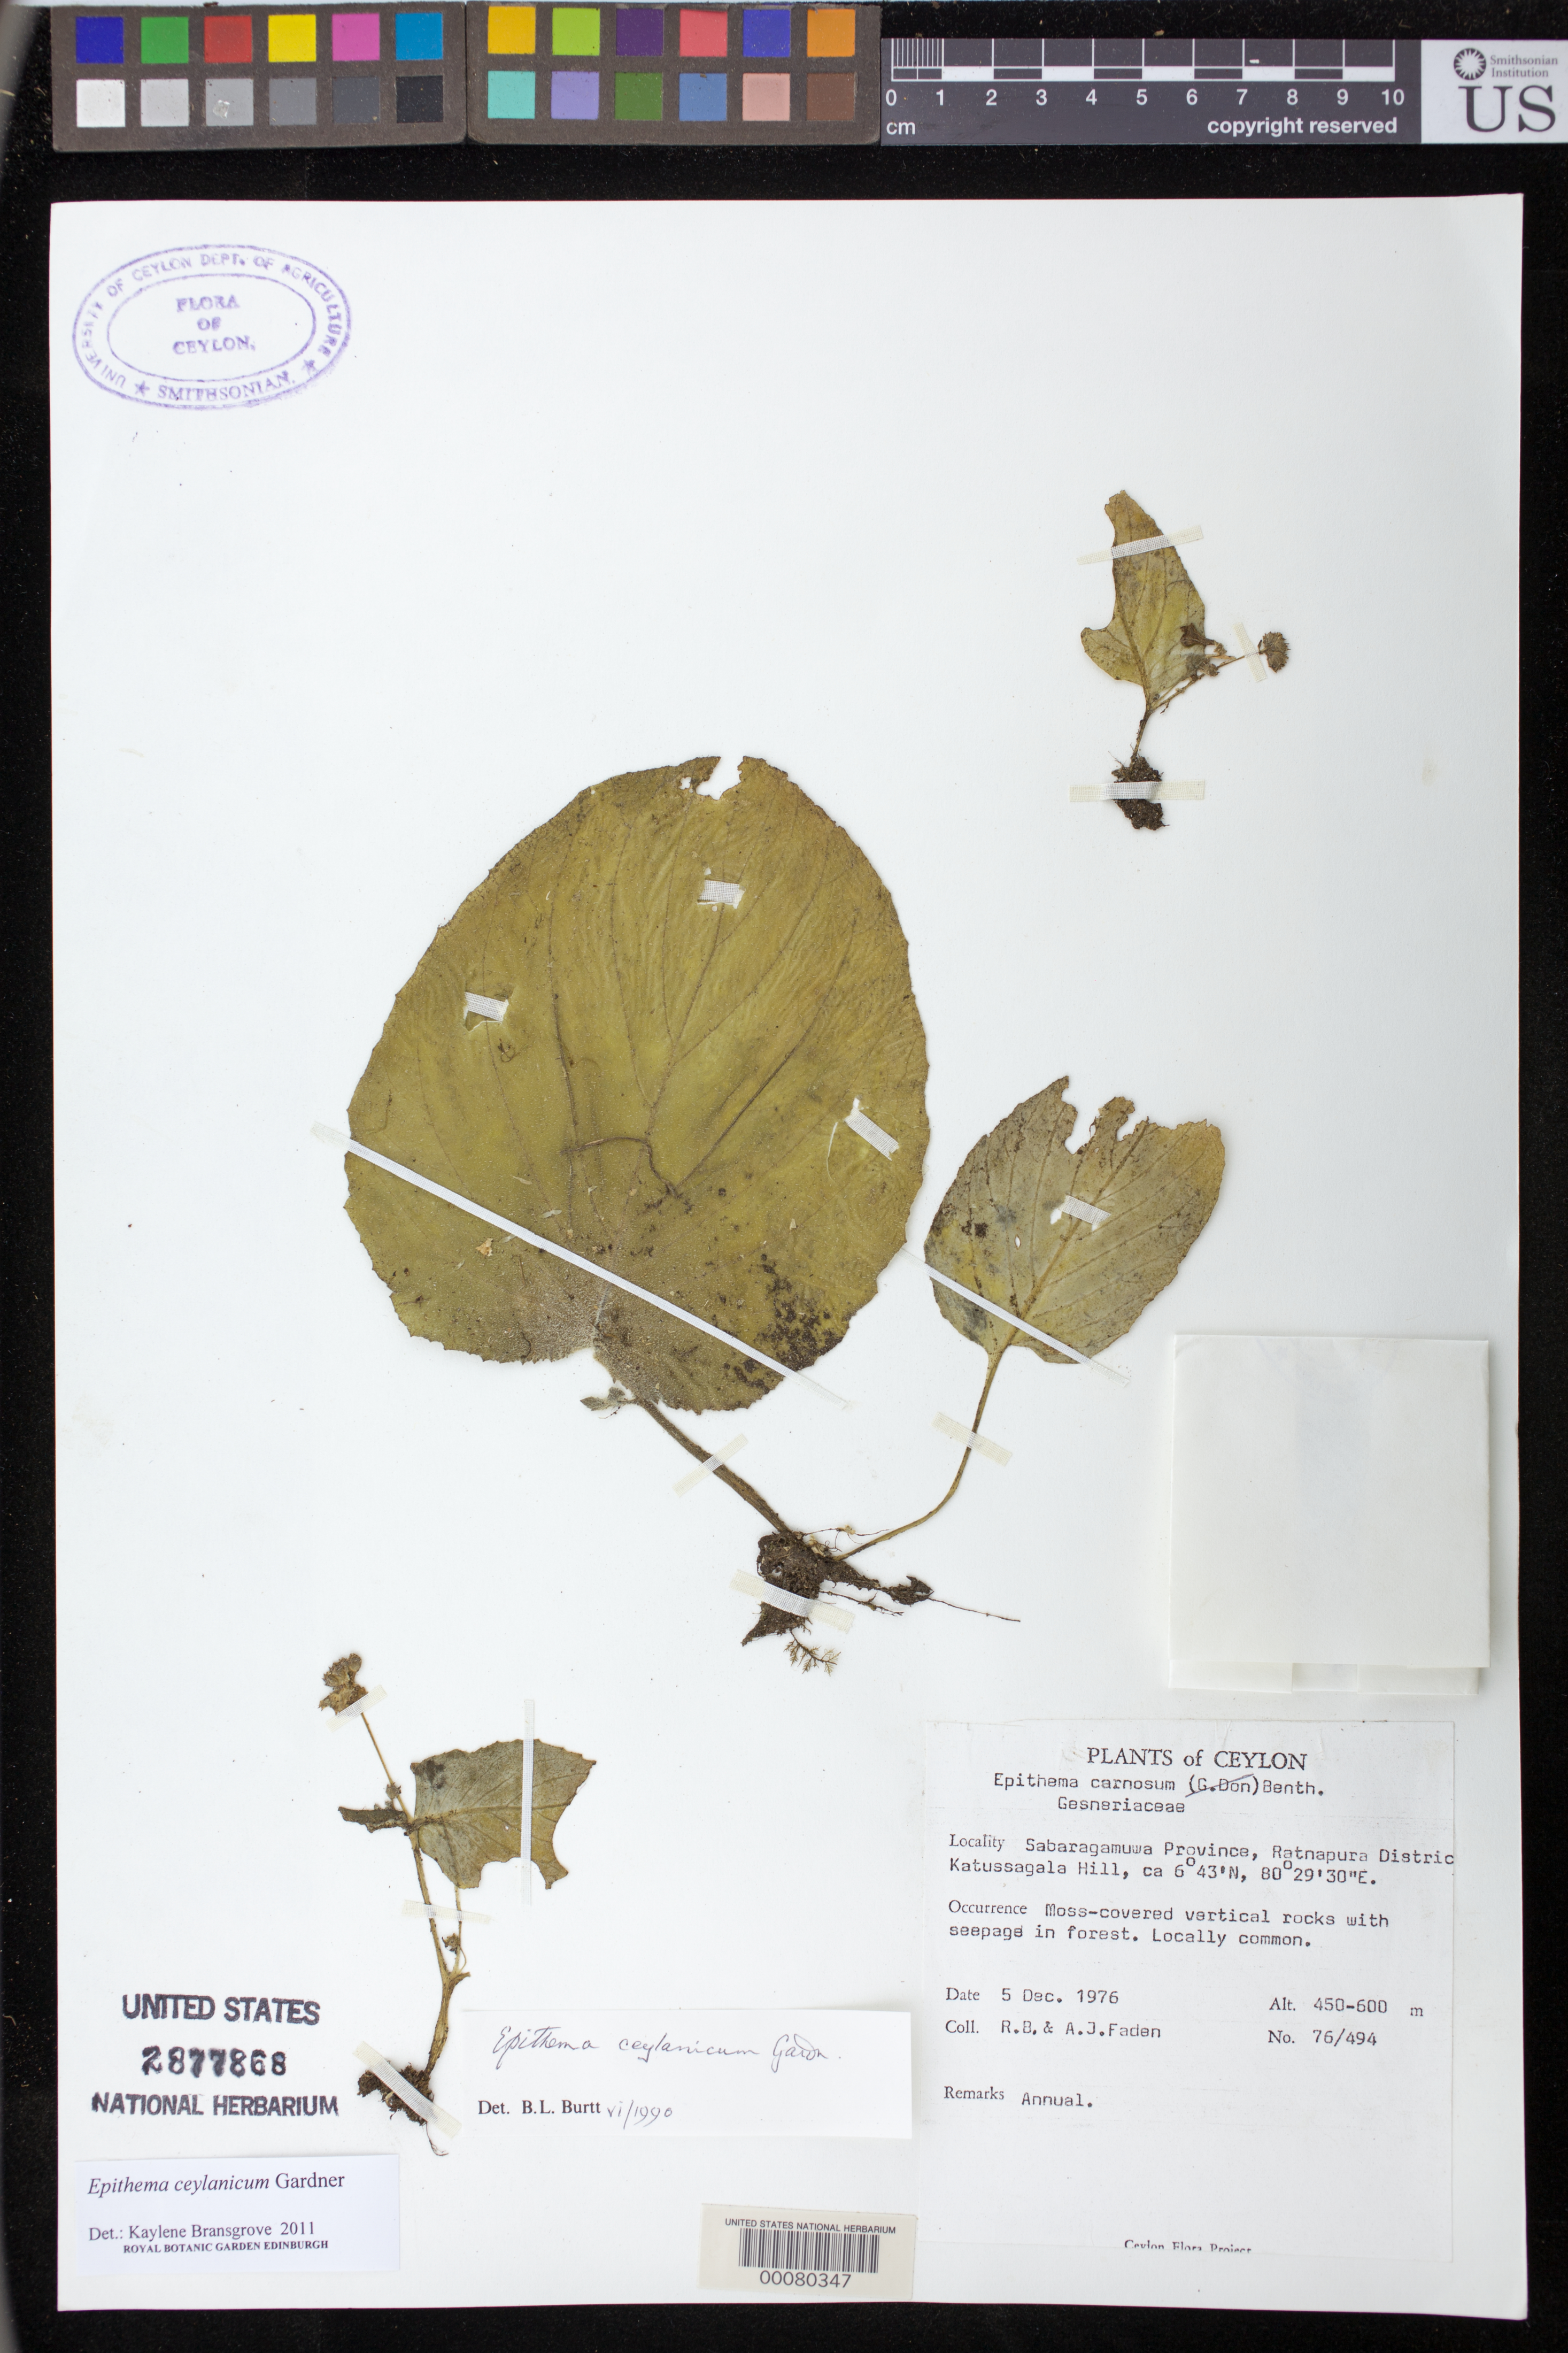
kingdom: Plantae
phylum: Tracheophyta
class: Magnoliopsida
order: Lamiales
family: Gesneriaceae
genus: Epithema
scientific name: Epithema ceylanicum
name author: Wight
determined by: Bransgrove, Kaylene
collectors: R. B. Faden & A. J. Faden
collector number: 76/ 494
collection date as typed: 05 Dec 1976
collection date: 1976-12-05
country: Sri Lanka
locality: Sabaragamuwa prov, ratnapura dist, katussagala hill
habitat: Moss-covered vertical rocks with seepage in forest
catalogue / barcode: US 2877868